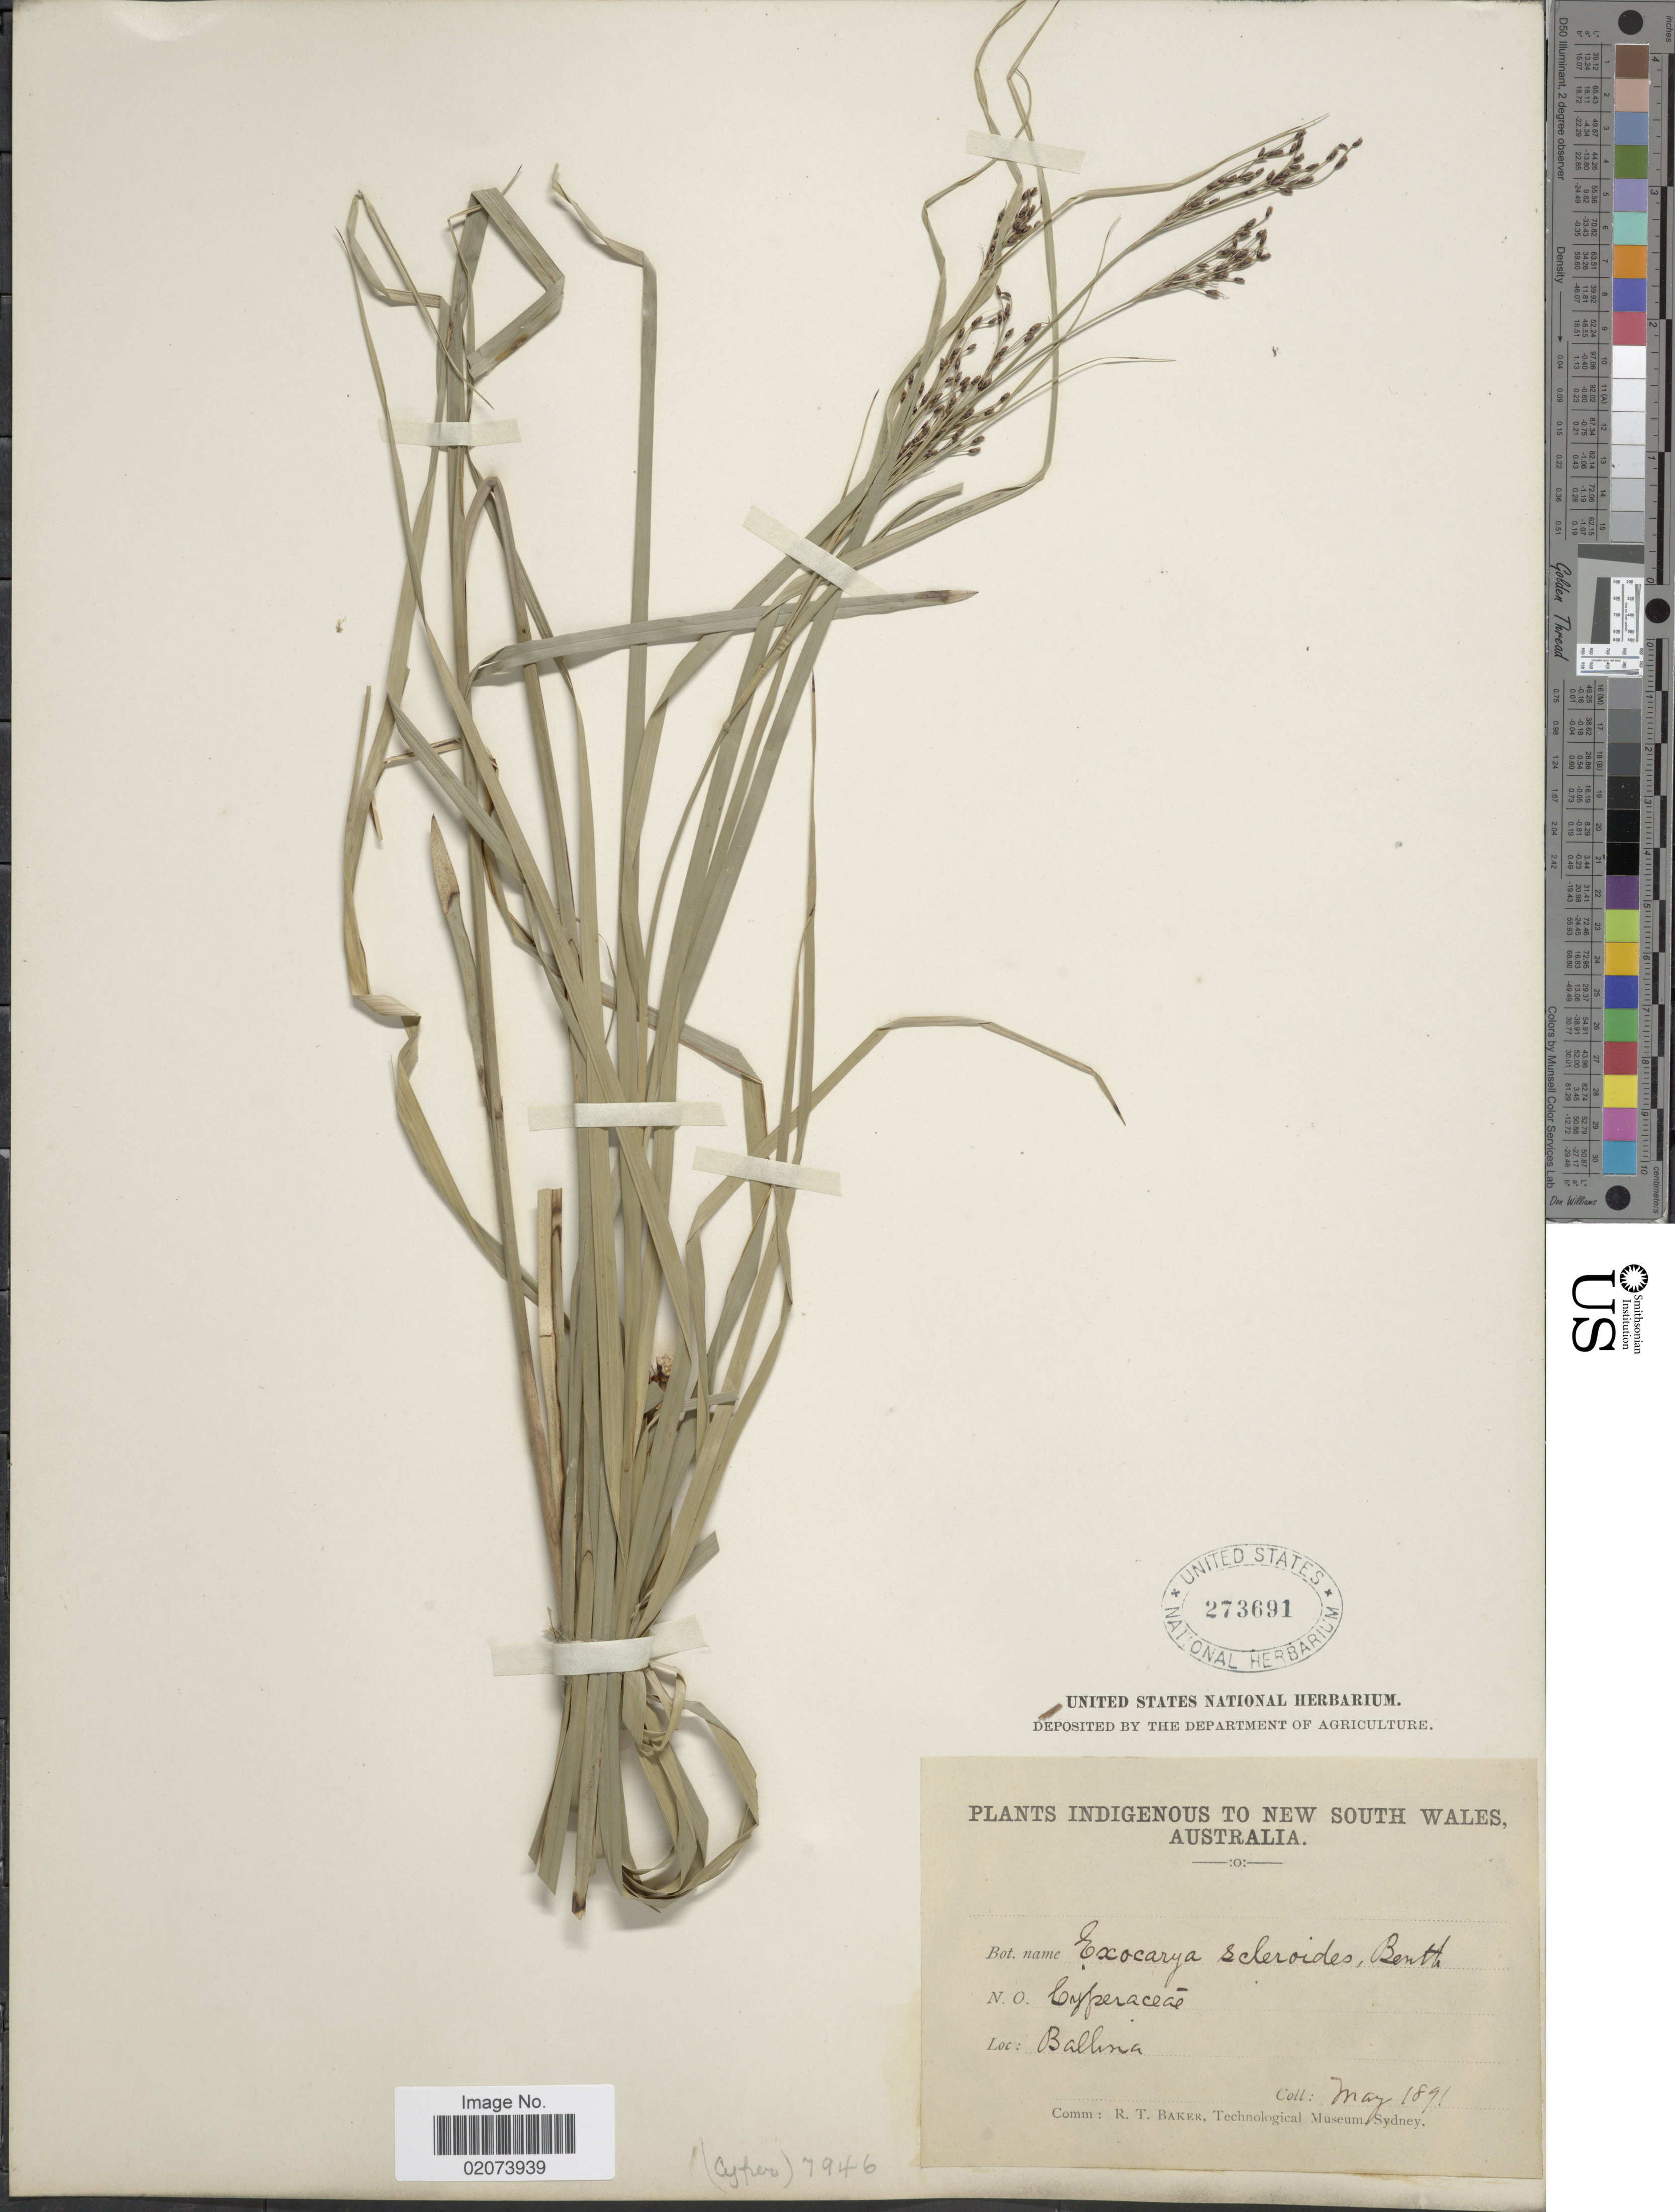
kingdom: Plantae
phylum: Tracheophyta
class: Liliopsida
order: Poales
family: Cyperaceae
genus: Exocarya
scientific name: Exocarya sclerioides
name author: (F. Muell.) Benth.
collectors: U.S. National Herbarium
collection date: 1891-05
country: Australia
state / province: New South Wales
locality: Ballina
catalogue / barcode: US 273691